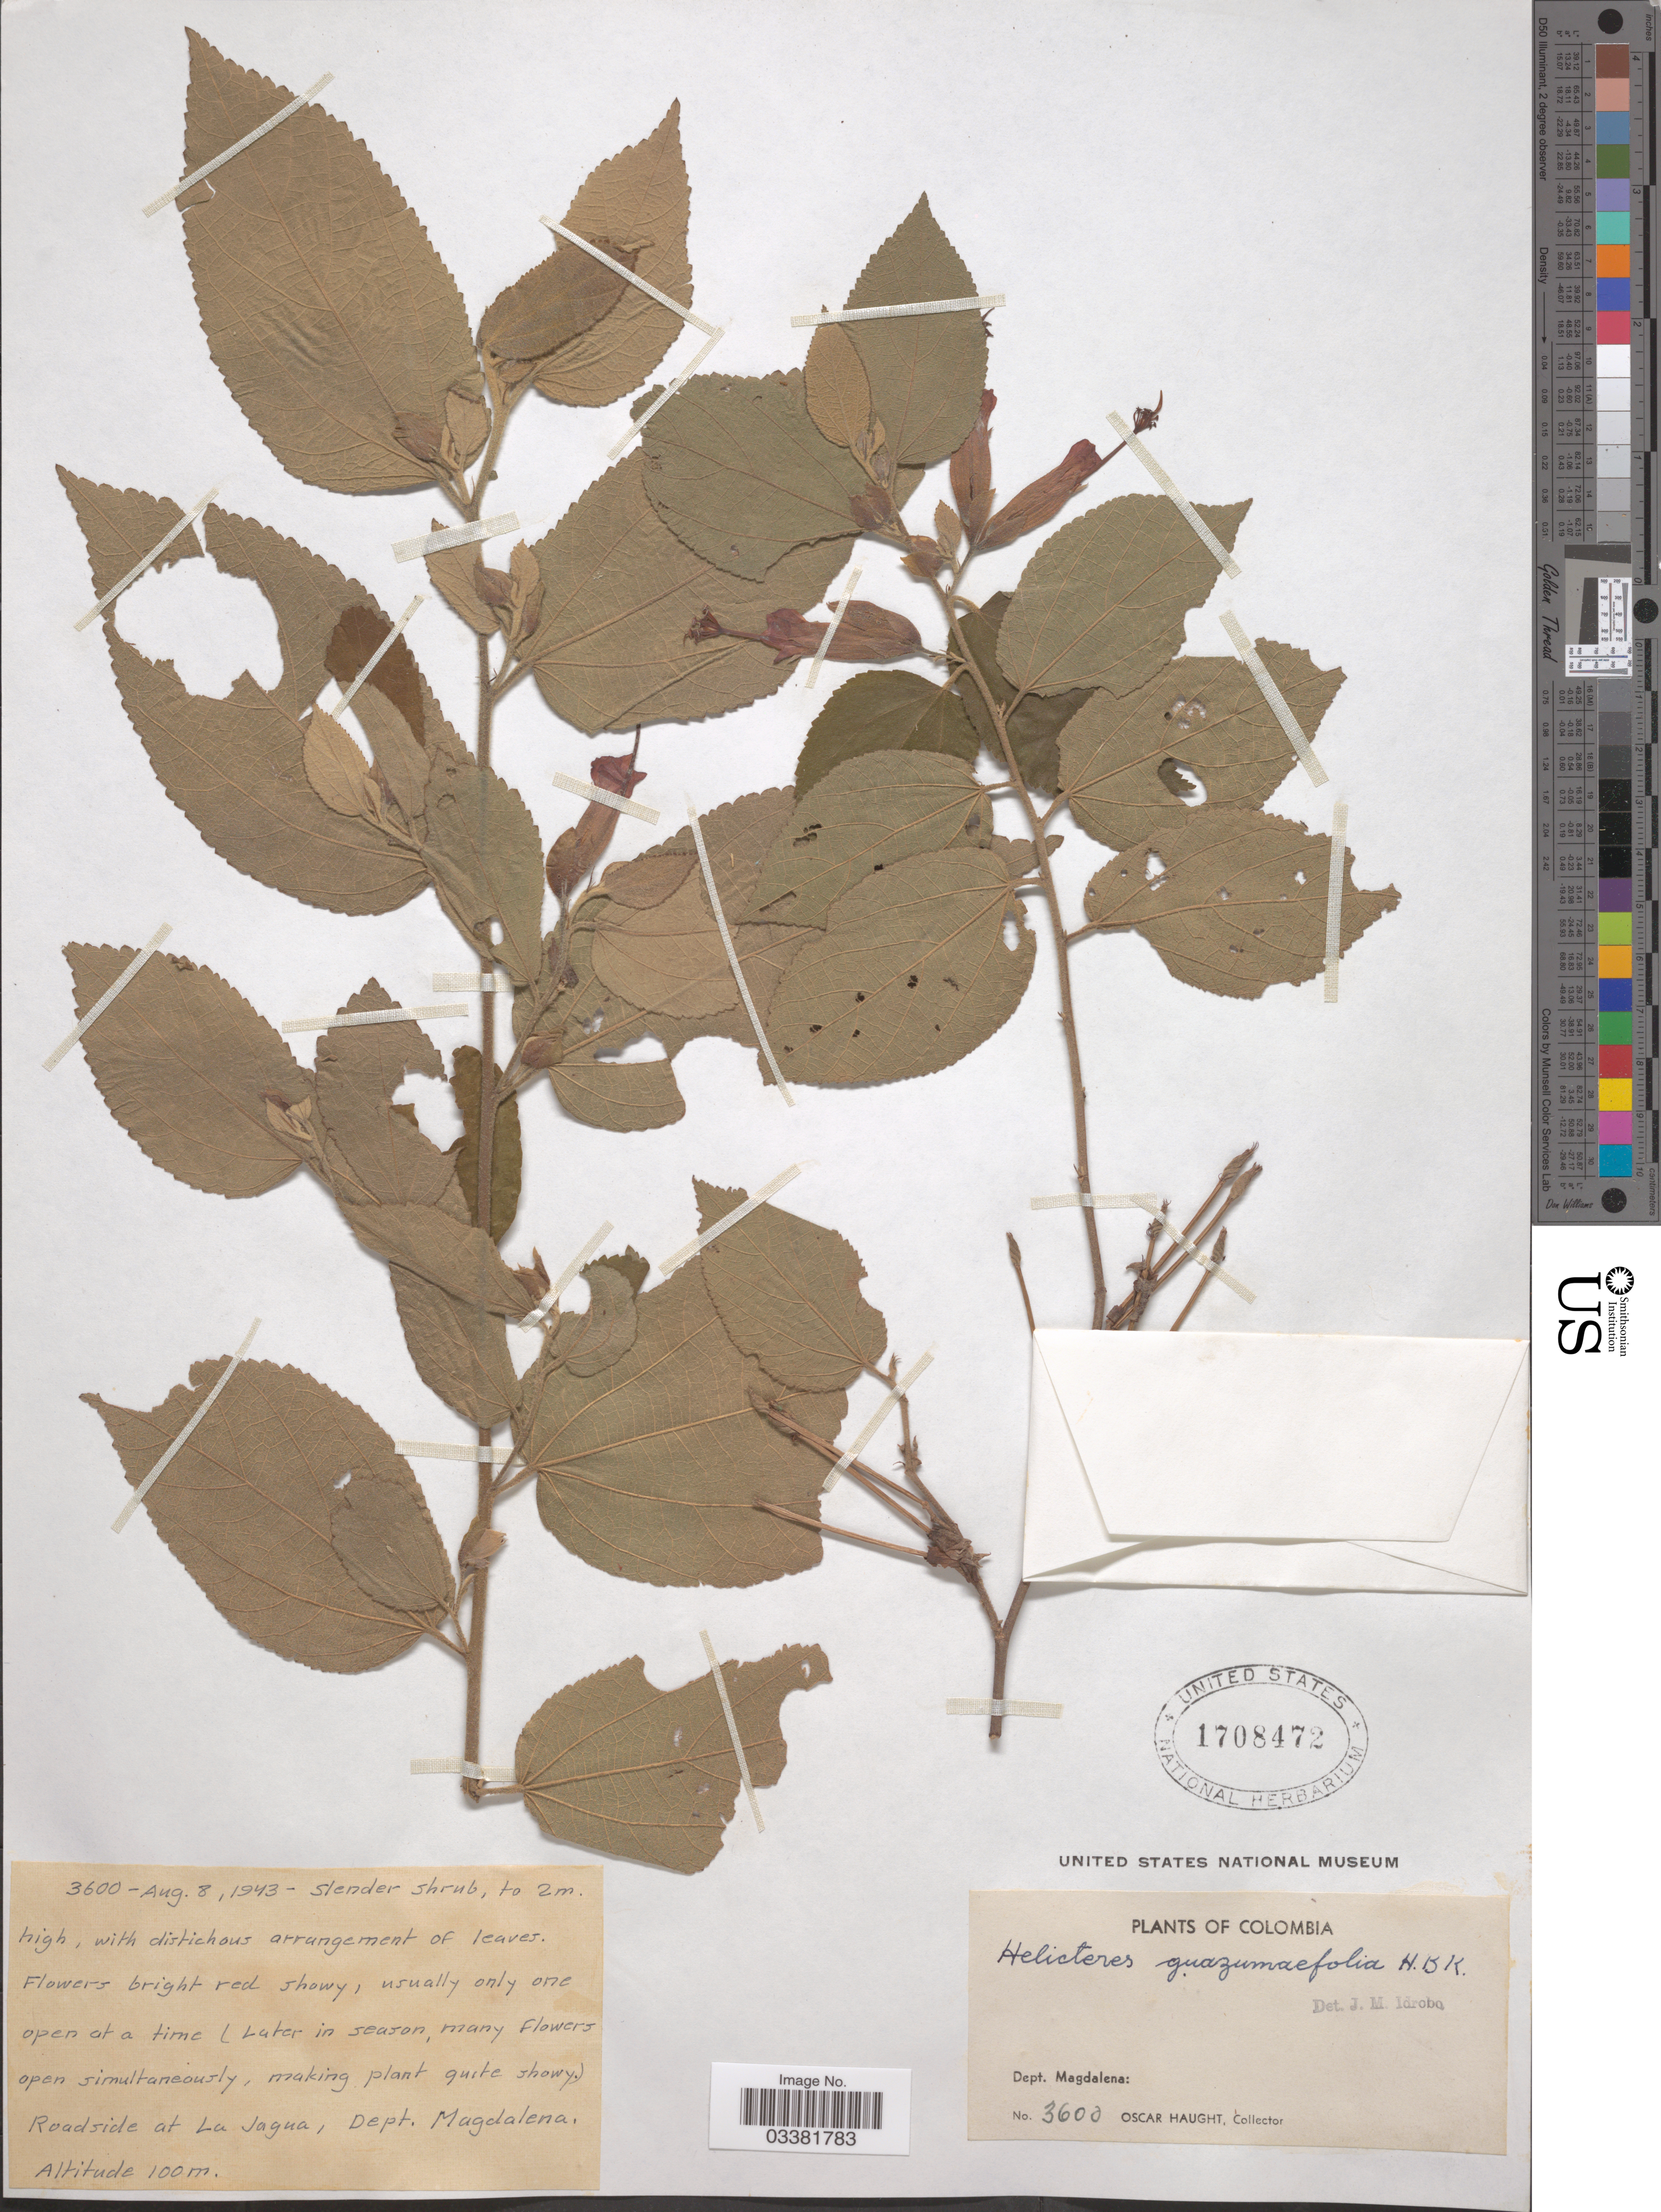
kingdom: Plantae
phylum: Tracheophyta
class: Magnoliopsida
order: Malvales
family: Malvaceae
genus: Helicteres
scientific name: Helicteres guazumifolia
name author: Kunth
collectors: O. Haught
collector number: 3600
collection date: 1943-08-08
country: Colombia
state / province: Magdalena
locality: Dept. Magdalena. Roadside at La Jagua.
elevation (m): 100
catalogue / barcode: US 1708472